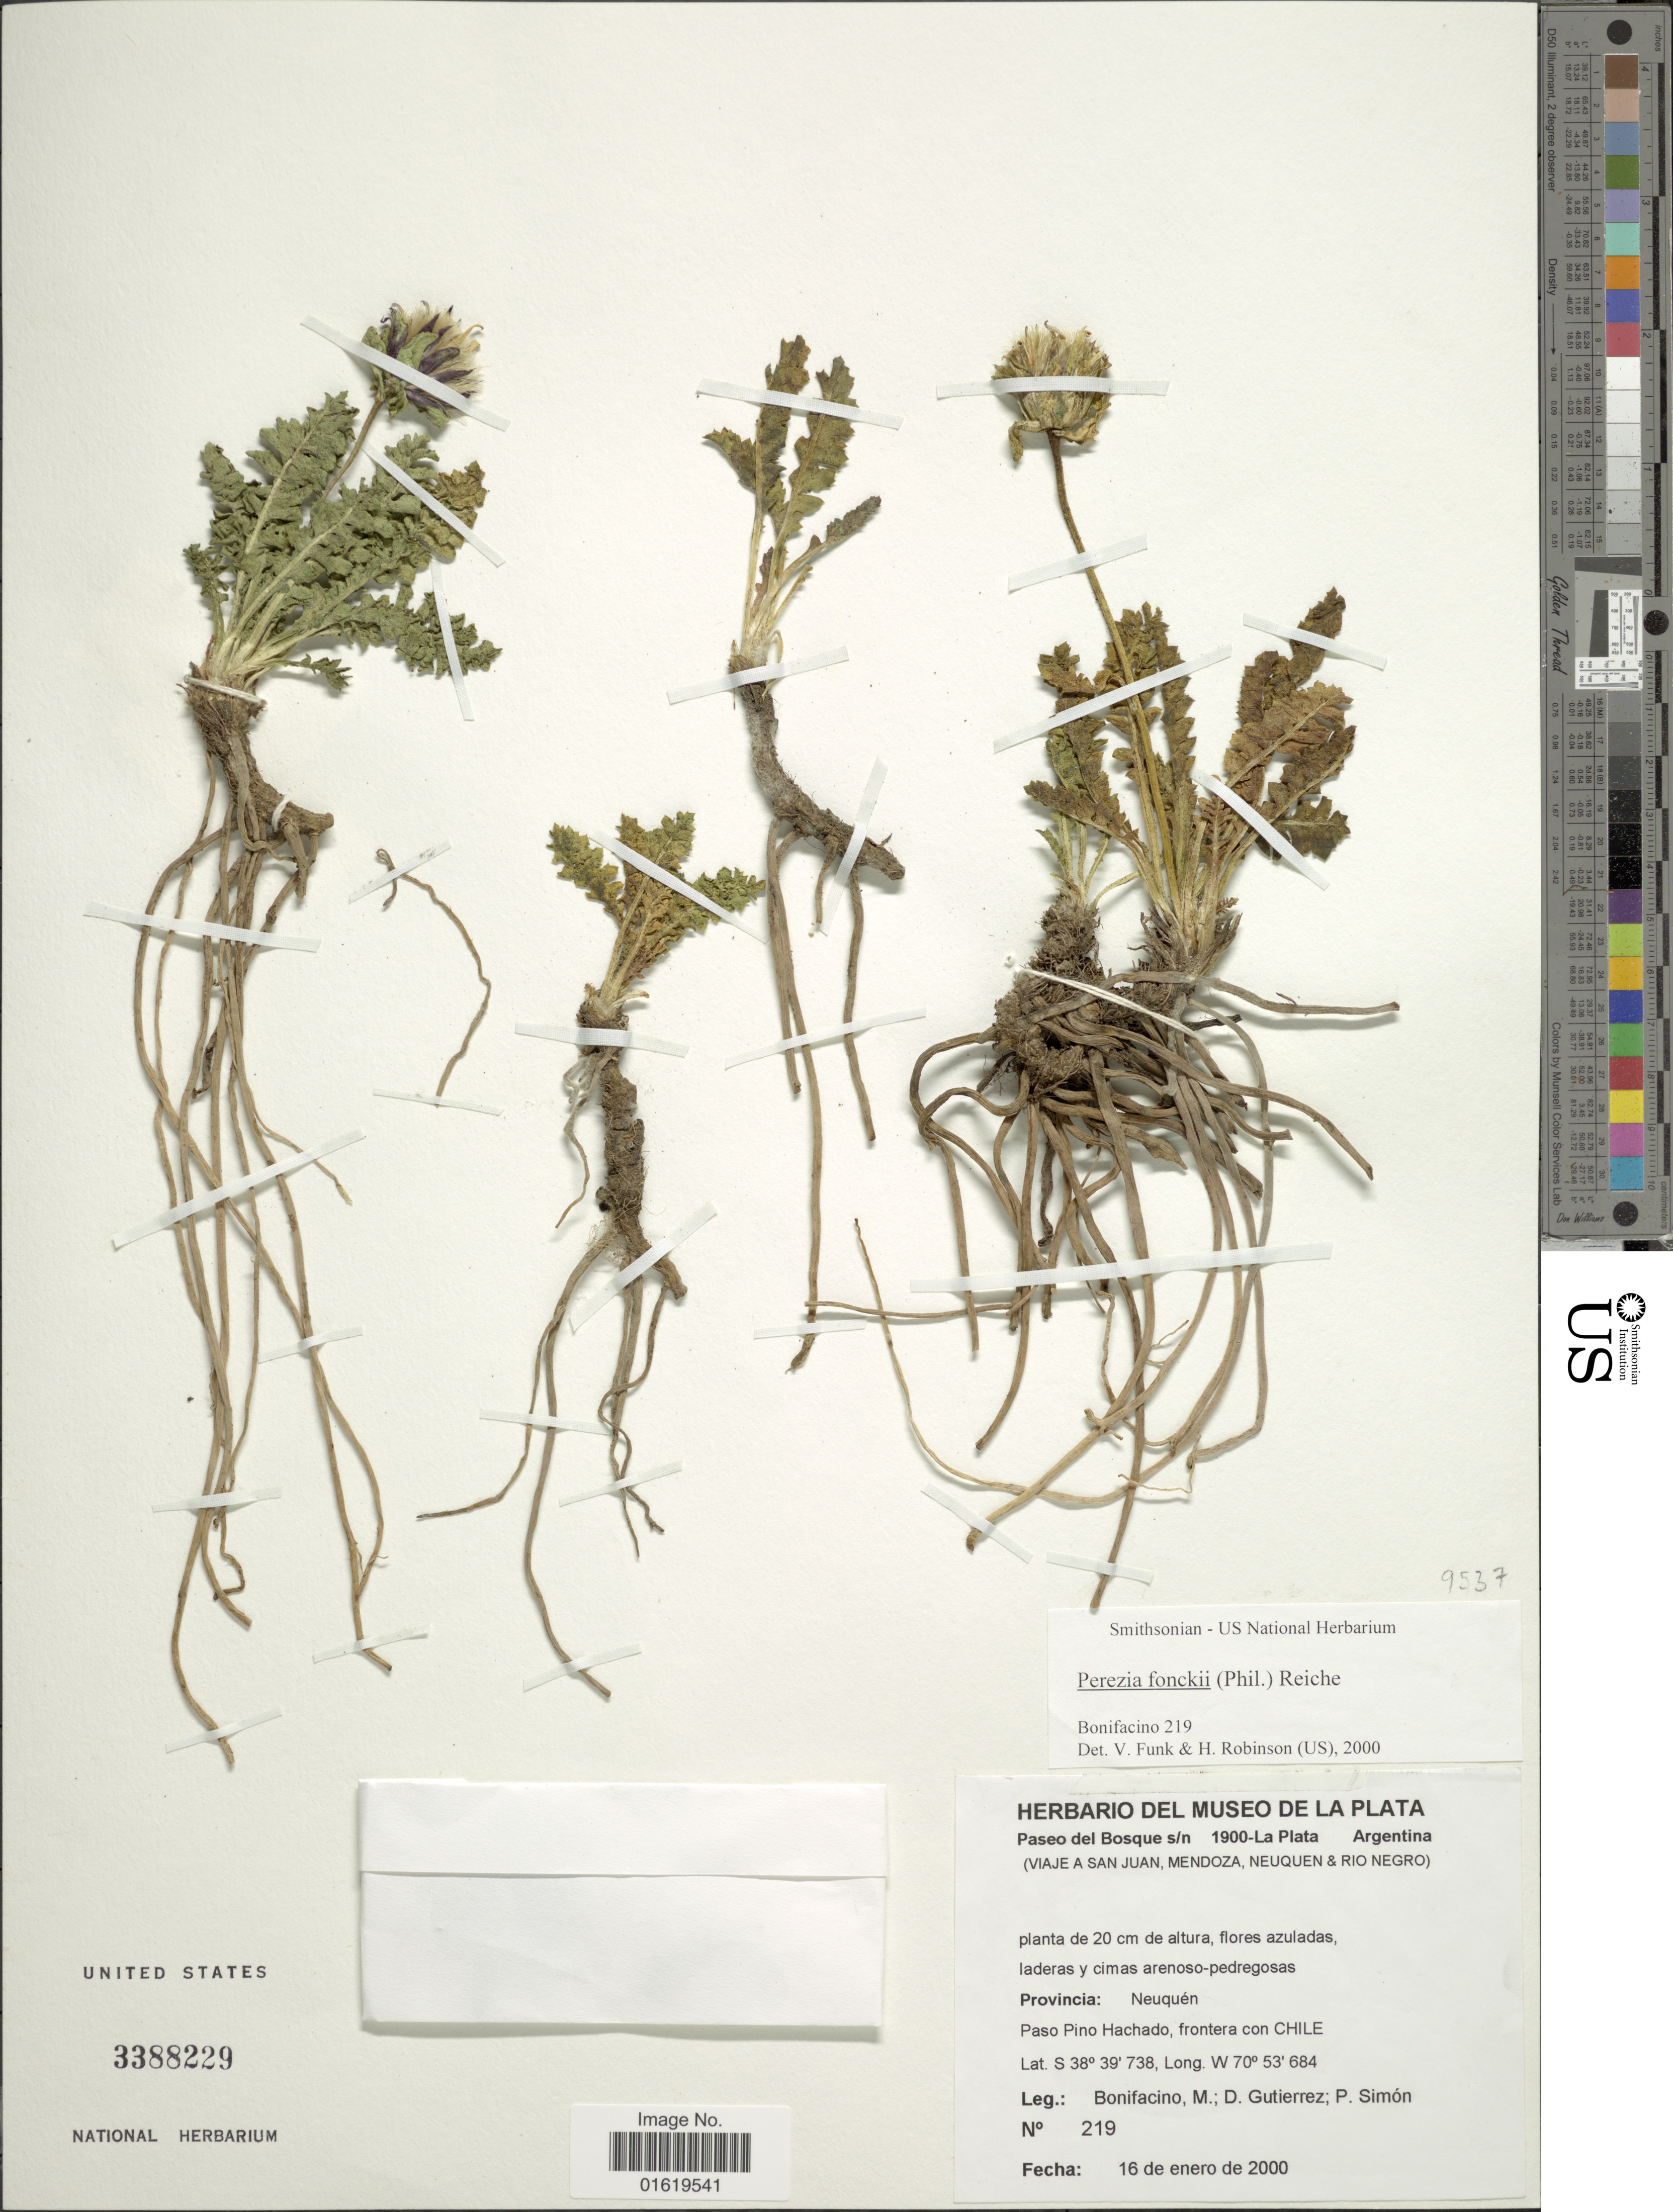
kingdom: Plantae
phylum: Tracheophyta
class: Magnoliopsida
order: Asterales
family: Asteraceae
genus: Perezia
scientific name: Perezia fonkii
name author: (Phil.) Reiche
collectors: M. Bonifacino, D. G. Gutiérrez & P. Simon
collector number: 0219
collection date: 2000-01-16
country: Argentina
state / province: Neuquen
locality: Paso Pino Hachado, frontera con Chile.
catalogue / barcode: US 3388229